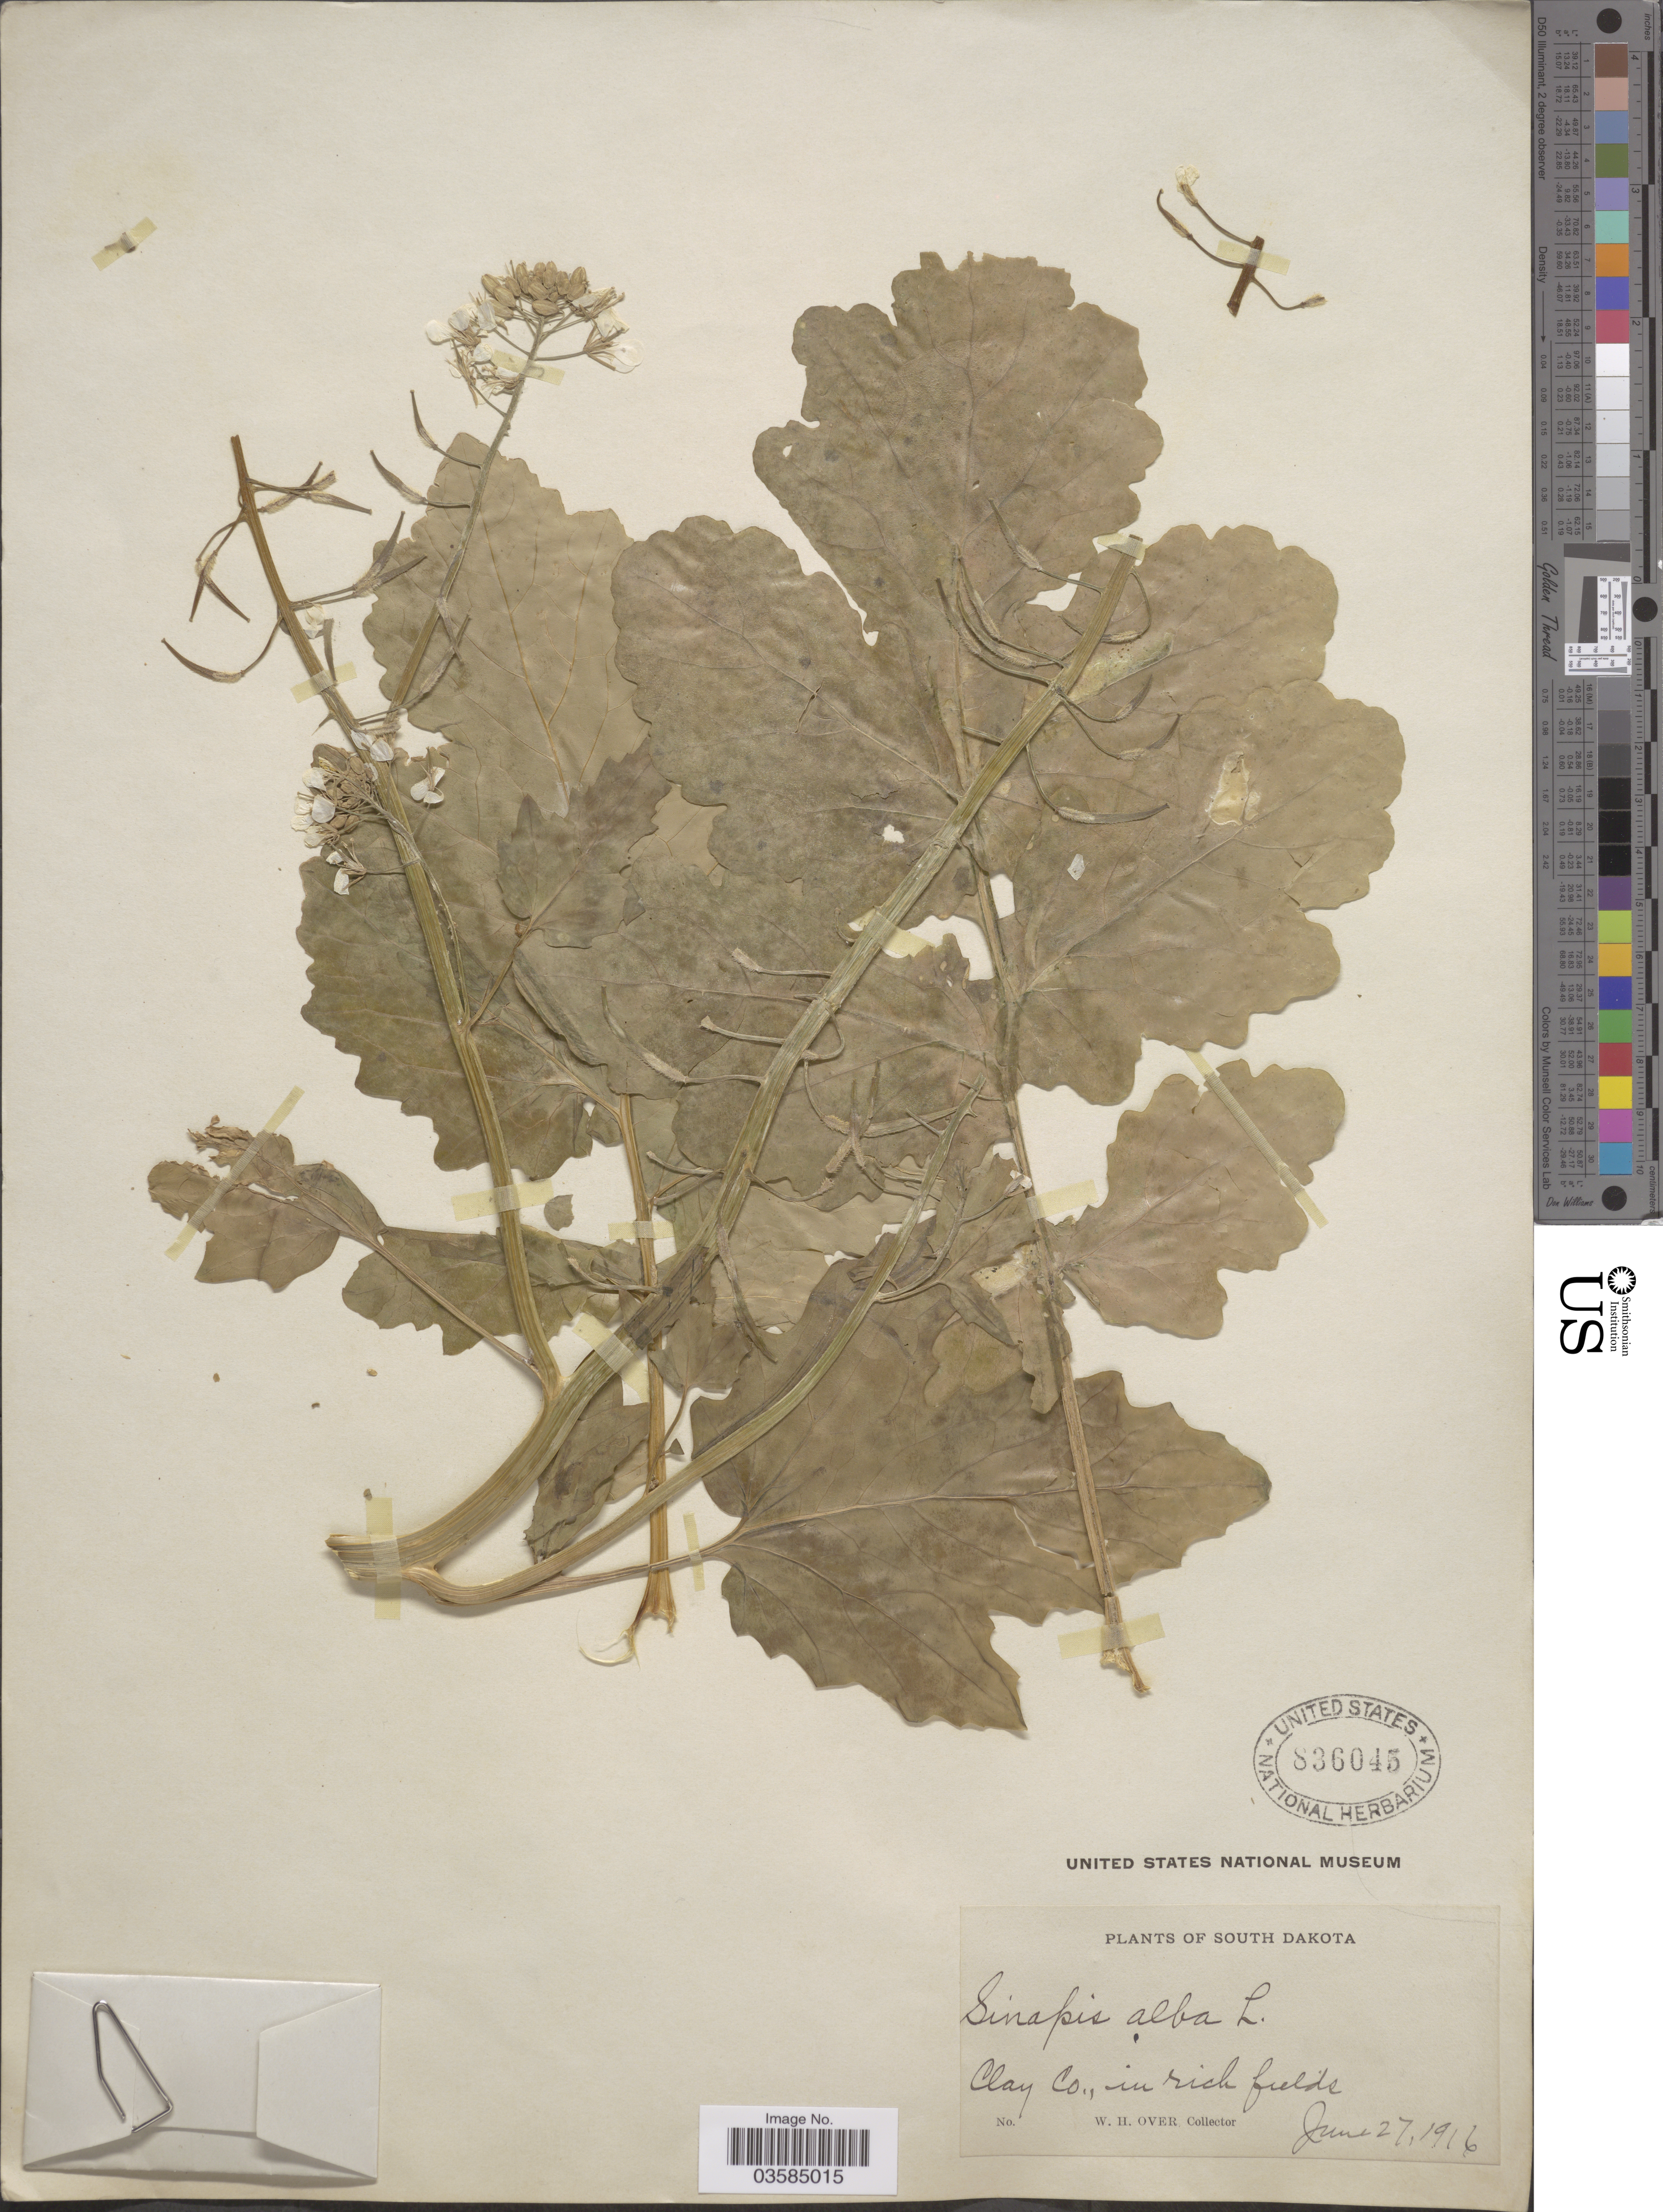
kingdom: Plantae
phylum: Tracheophyta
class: Magnoliopsida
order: Brassicales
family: Brassicaceae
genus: Brassica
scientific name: Brassica hirta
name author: Moench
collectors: W. Over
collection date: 1916-06-27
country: United States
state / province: South Dakota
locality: Clay Co., in rich fields.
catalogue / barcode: US 836045